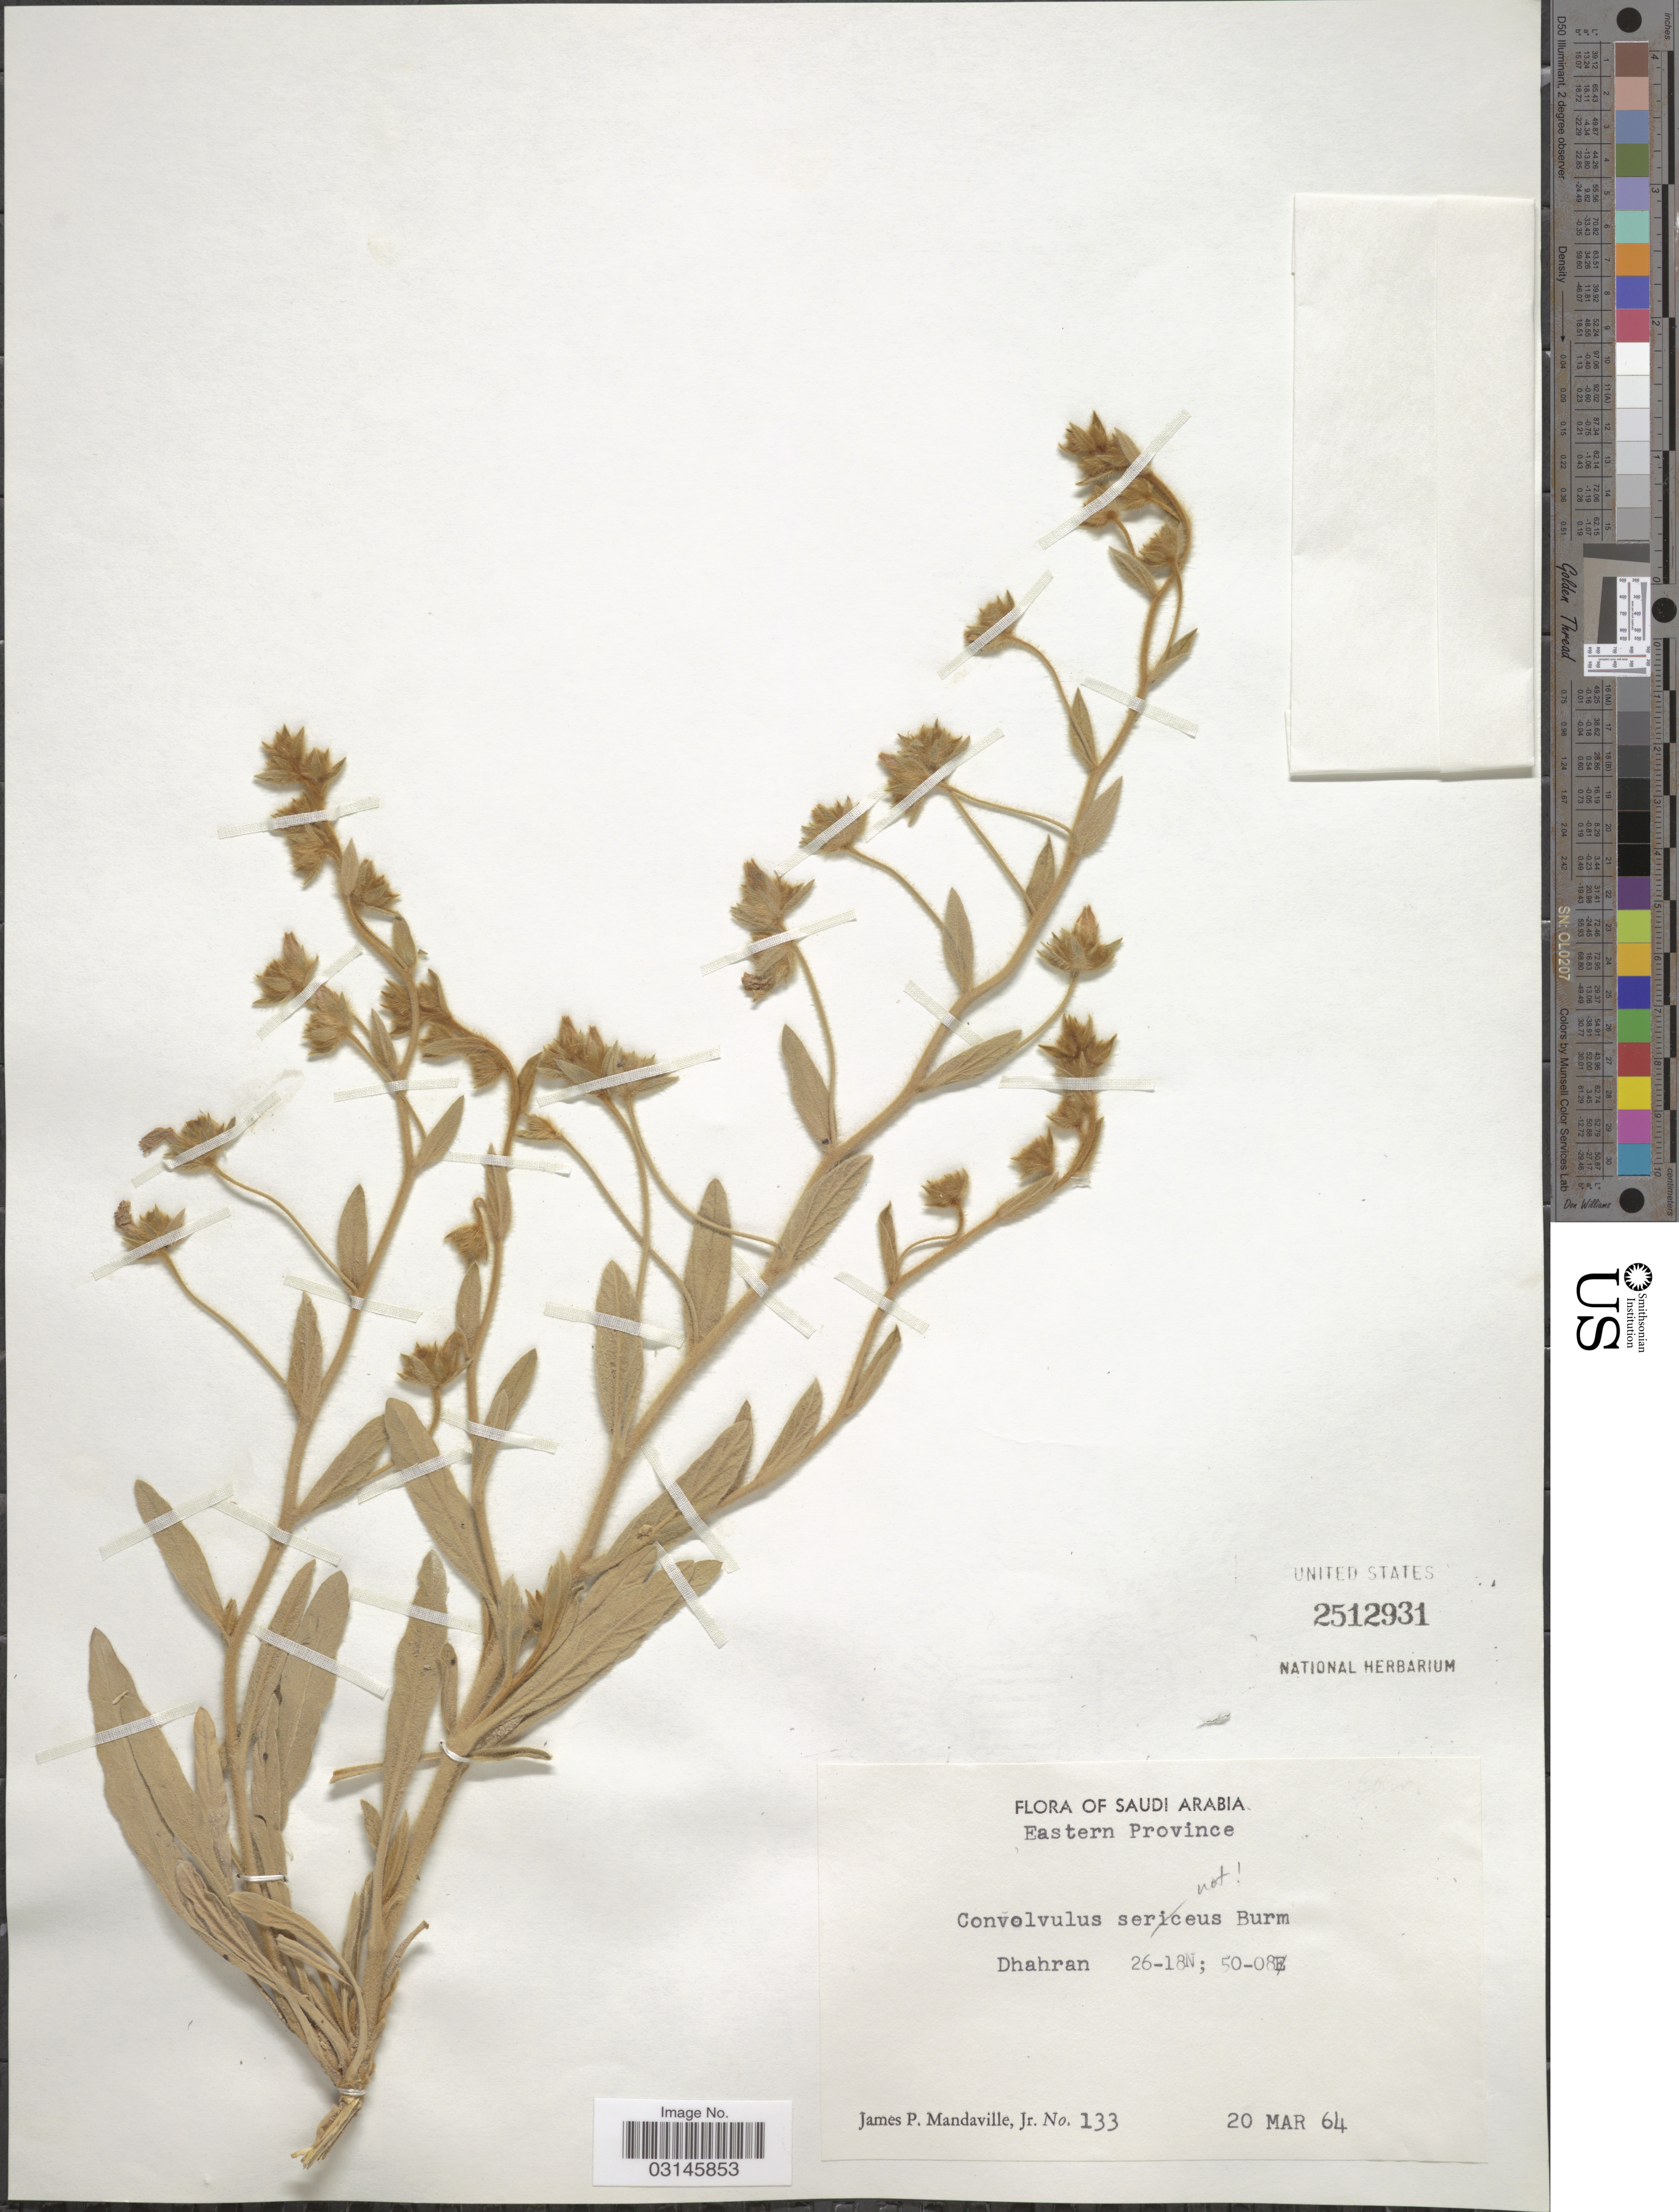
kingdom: Plantae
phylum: Tracheophyta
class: Magnoliopsida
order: Solanales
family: Convolvulaceae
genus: Convolvulus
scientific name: Convolvulus sp.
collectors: J. Mandaville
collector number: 133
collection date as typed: Transcribed d/m/y: 20/3/64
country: Saudi Arabia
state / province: Ash Sharqiyah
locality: Eastern Province, Dhahran.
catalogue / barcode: US 2512931